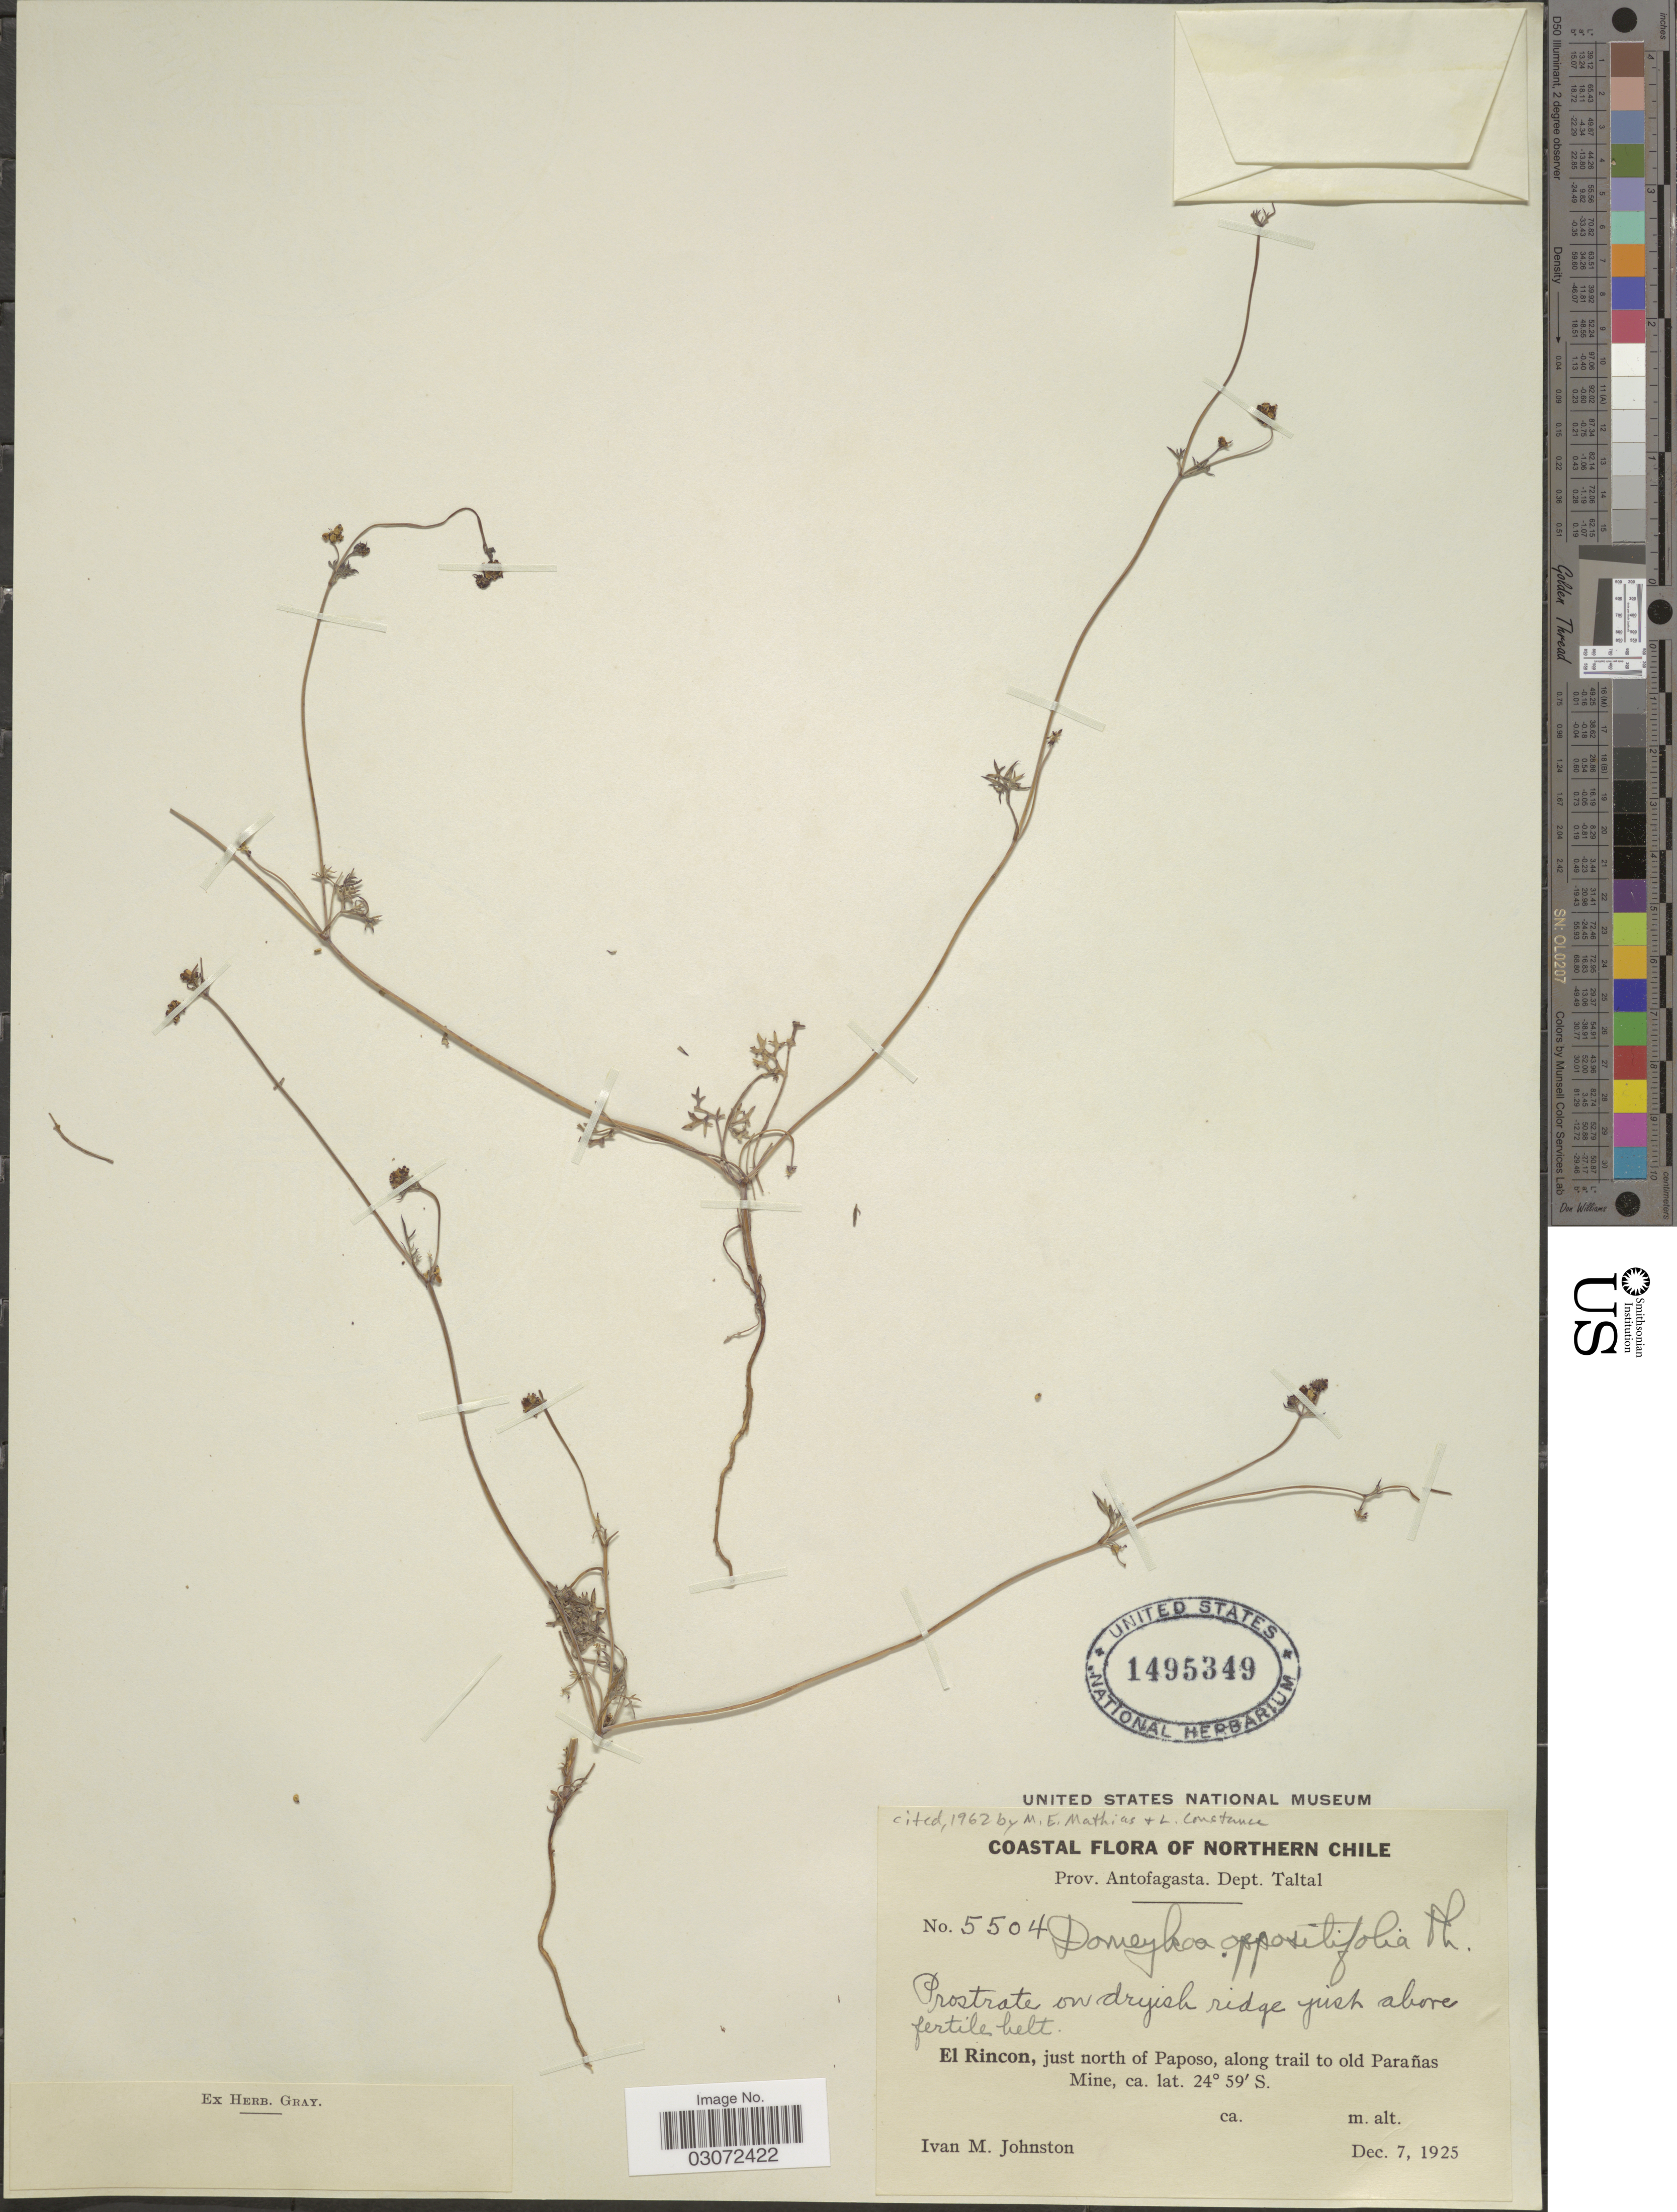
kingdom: Plantae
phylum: Tracheophyta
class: Magnoliopsida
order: Apiales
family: Apiaceae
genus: Domeykoa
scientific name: Domeykoa oppositifolia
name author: Phil.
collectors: I.M. Johnston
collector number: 5504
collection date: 1925-12-07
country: Chile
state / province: Antofagasta (II)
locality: Coastal of Northern Chile, Prov. Antofagasta. Dept. Taltal, El Rincon, just north of Paposo, along trail to old Parañas Mine.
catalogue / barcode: US 1495349